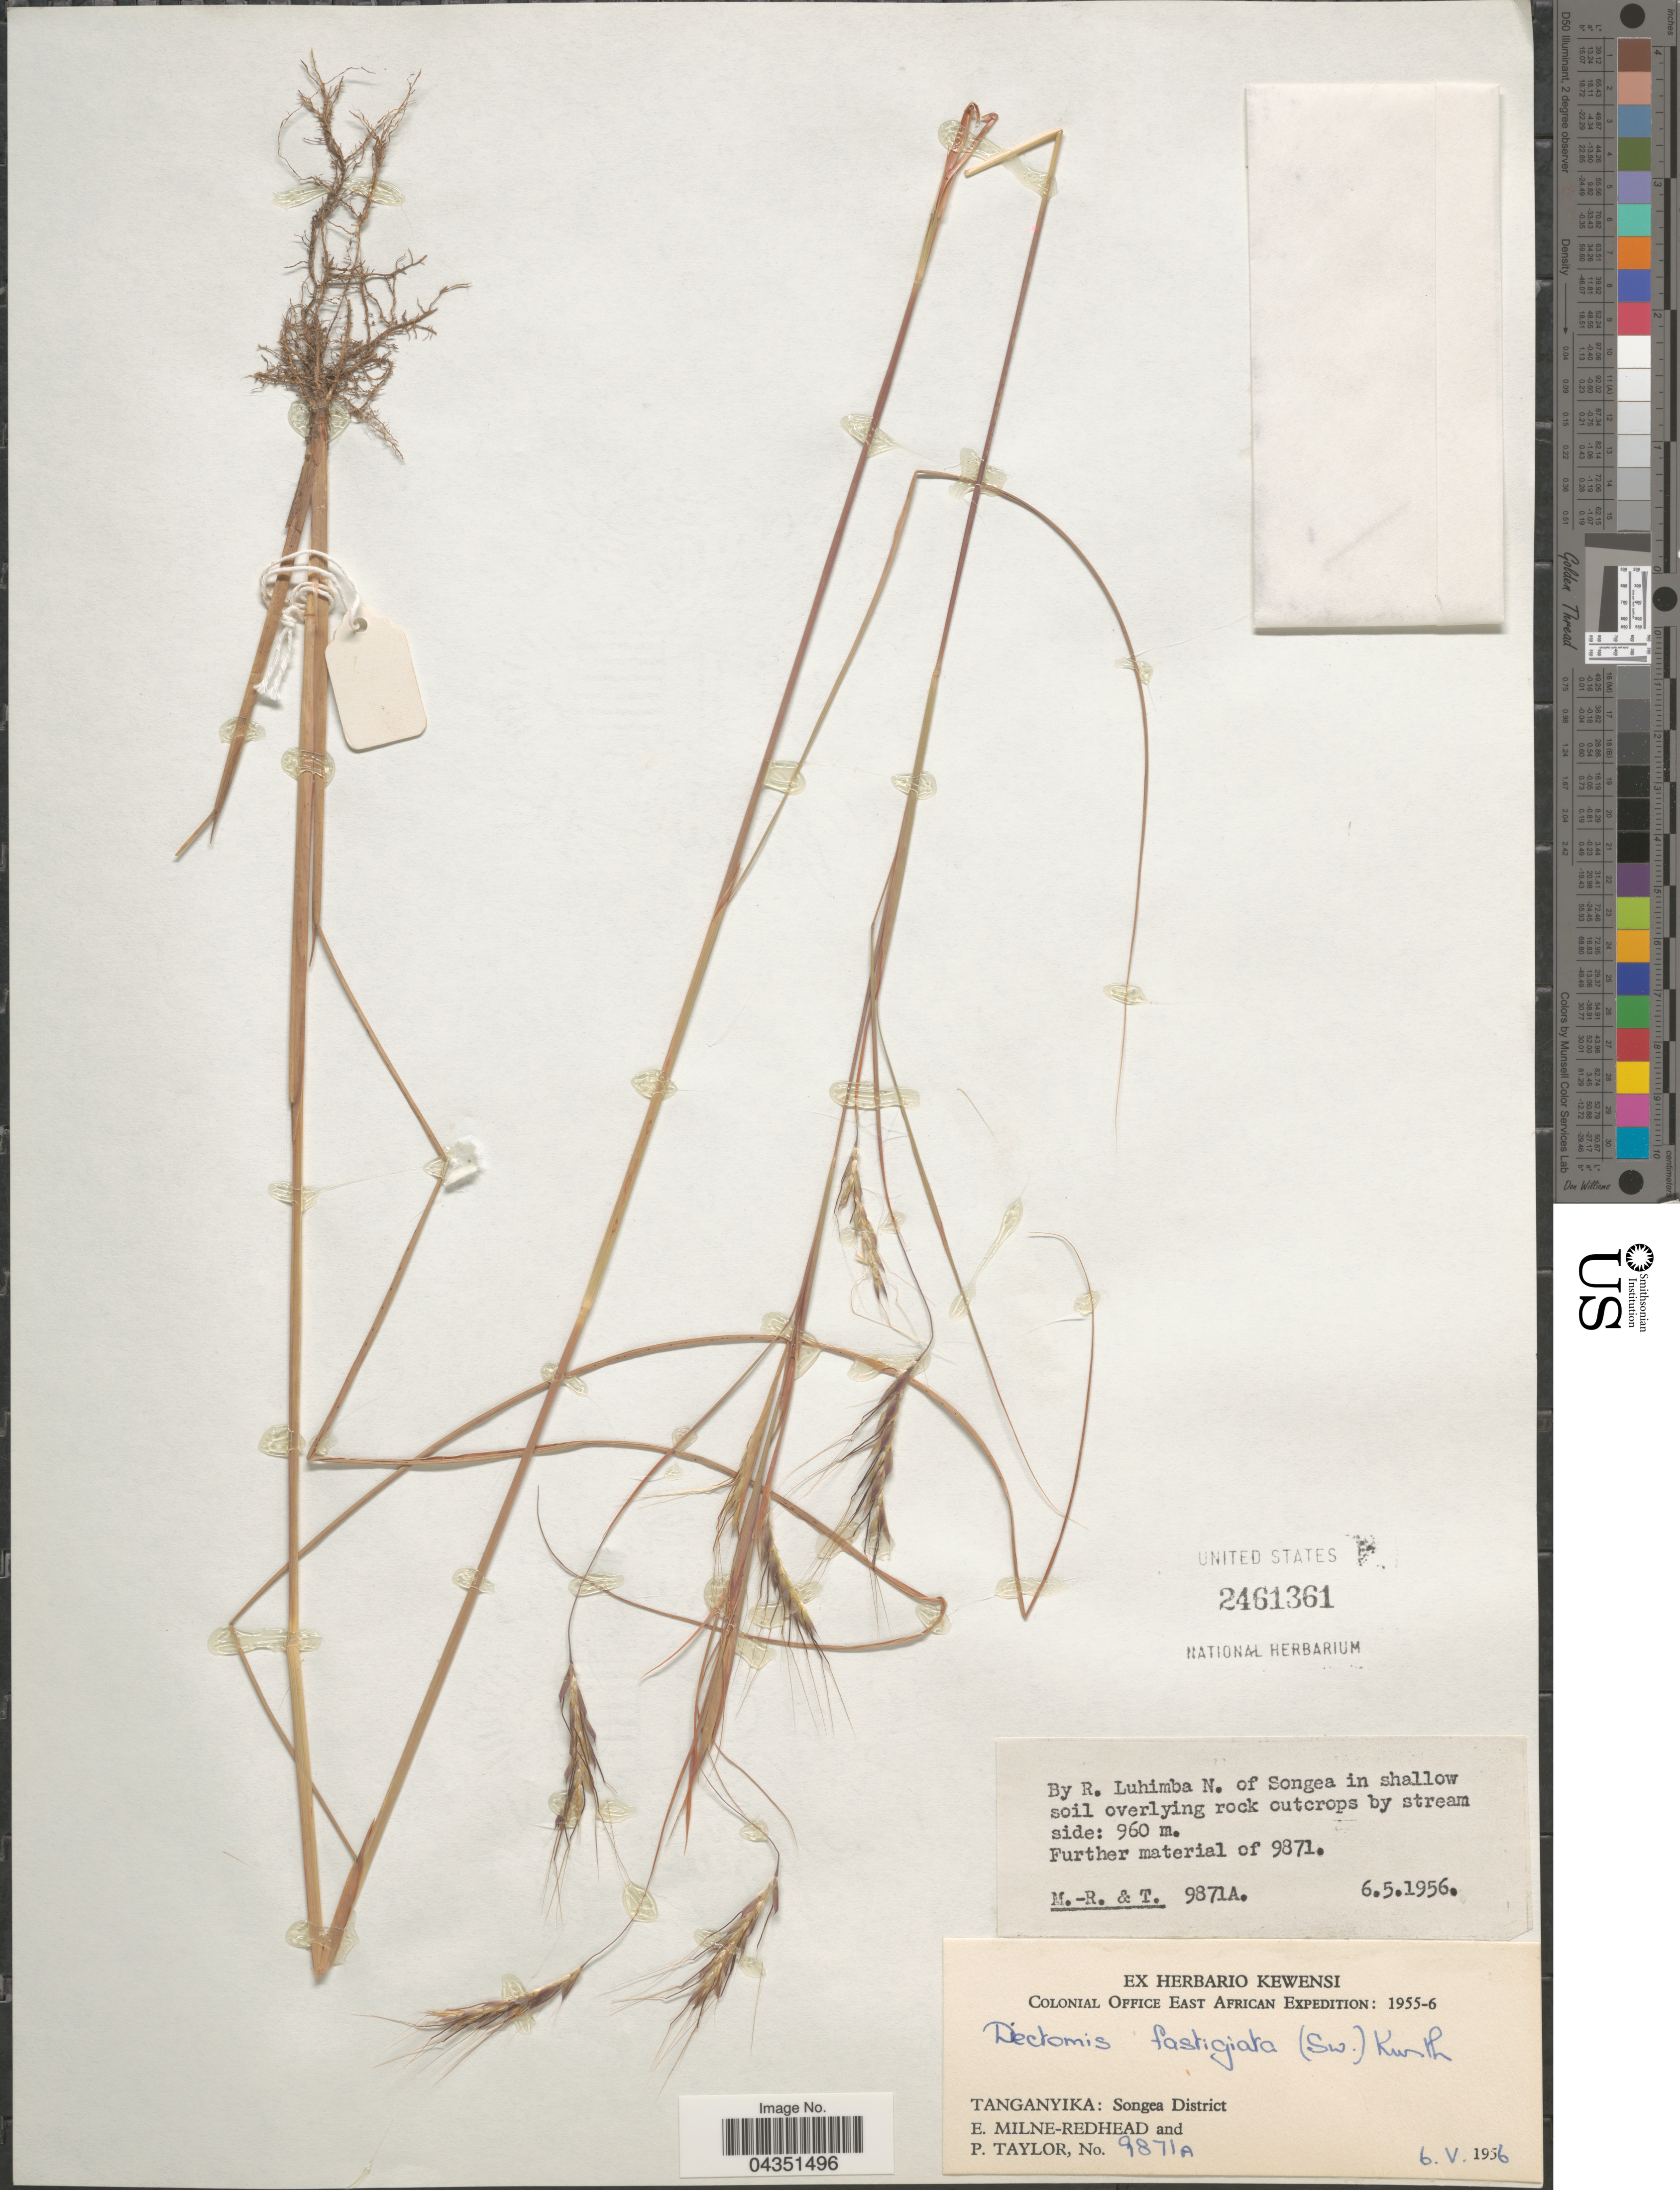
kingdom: Plantae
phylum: Tracheophyta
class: Liliopsida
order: Poales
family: Poaceae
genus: Diectomis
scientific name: Diectomis fastigiata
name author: (Sw.) P. Beauv.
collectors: E. W. Milne-Redhead & P. Taylor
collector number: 9871A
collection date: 1956-05-06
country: Tanzania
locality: By R. Luhimba N. of Songea in shallow soil overlying rock outcrops by stream side. Colonial Office East African Expedition: 1955-6. Tanganyika: Songea District.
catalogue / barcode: US 2461361